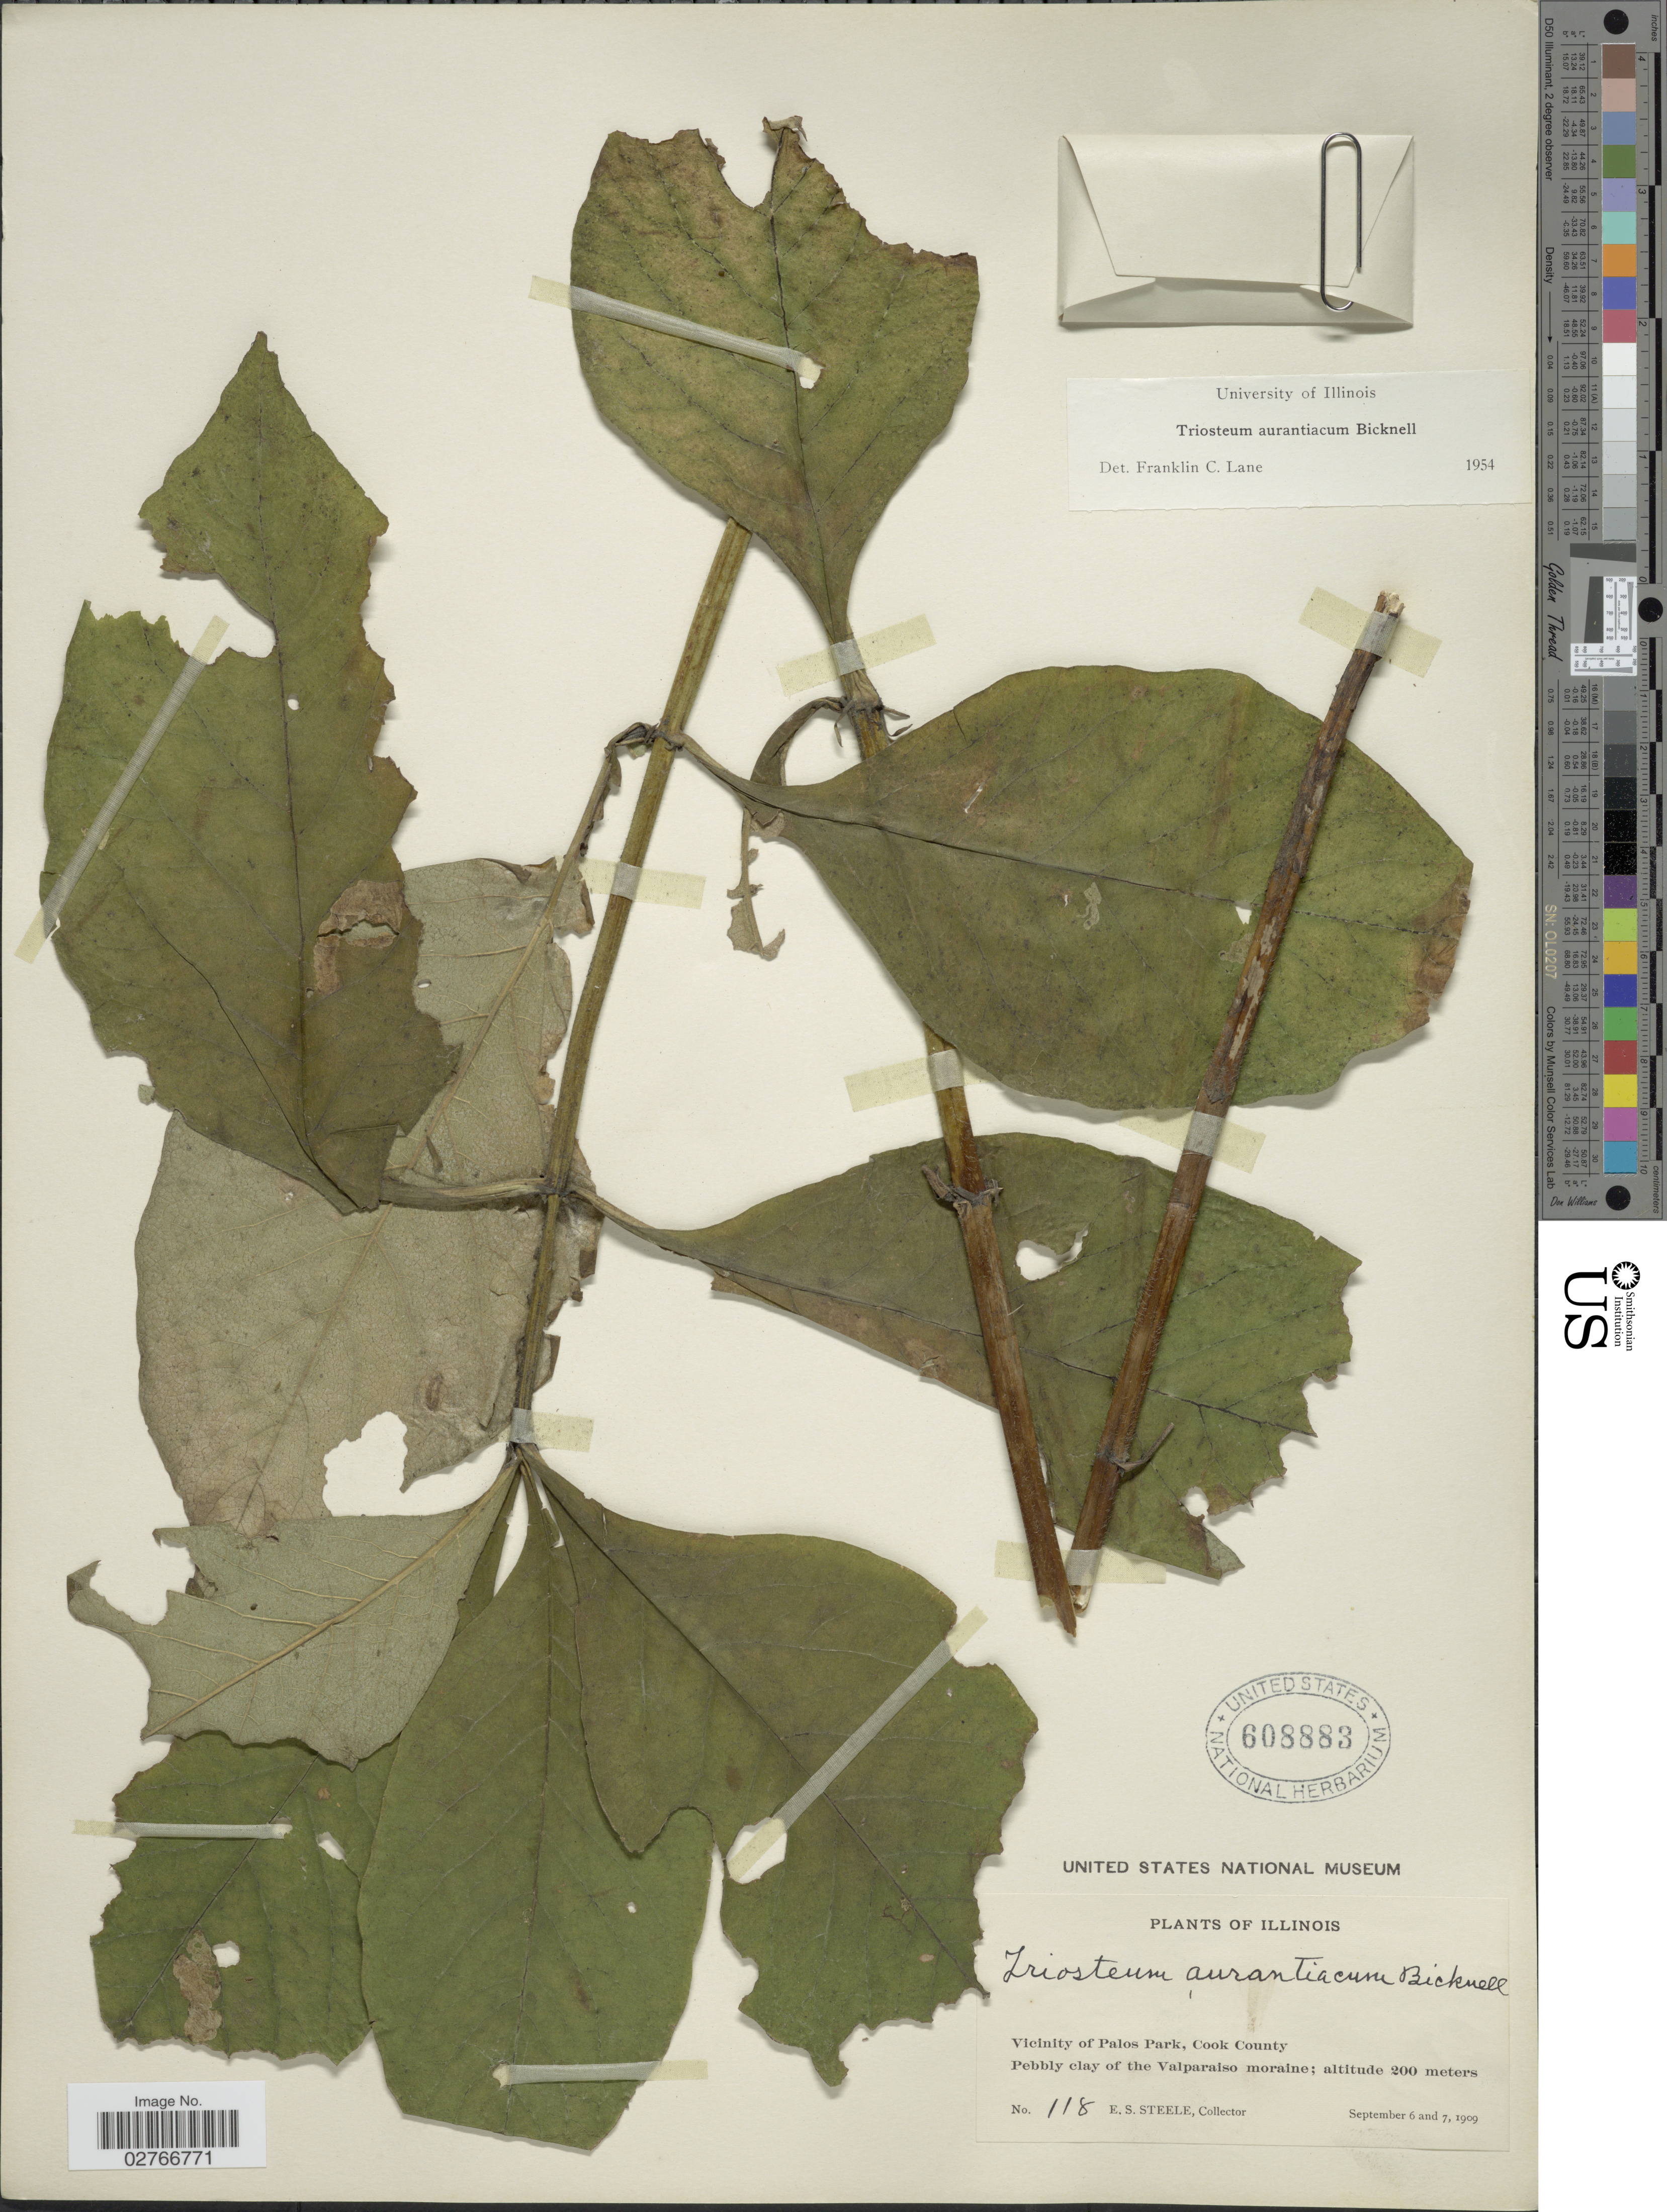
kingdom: Plantae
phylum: Tracheophyta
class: Magnoliopsida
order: Dipsacales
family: Caprifoliaceae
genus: Triosteum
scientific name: Triosteum aurantiacum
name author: E.P. Bicknell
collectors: E. Steele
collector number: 118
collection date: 1909-09-06/1909-09-07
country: United States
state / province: Illinois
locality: Vicinity of Palos Park, Cook County. Pebbly clay of the Valparaiso moraine.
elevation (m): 200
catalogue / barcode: US 608883